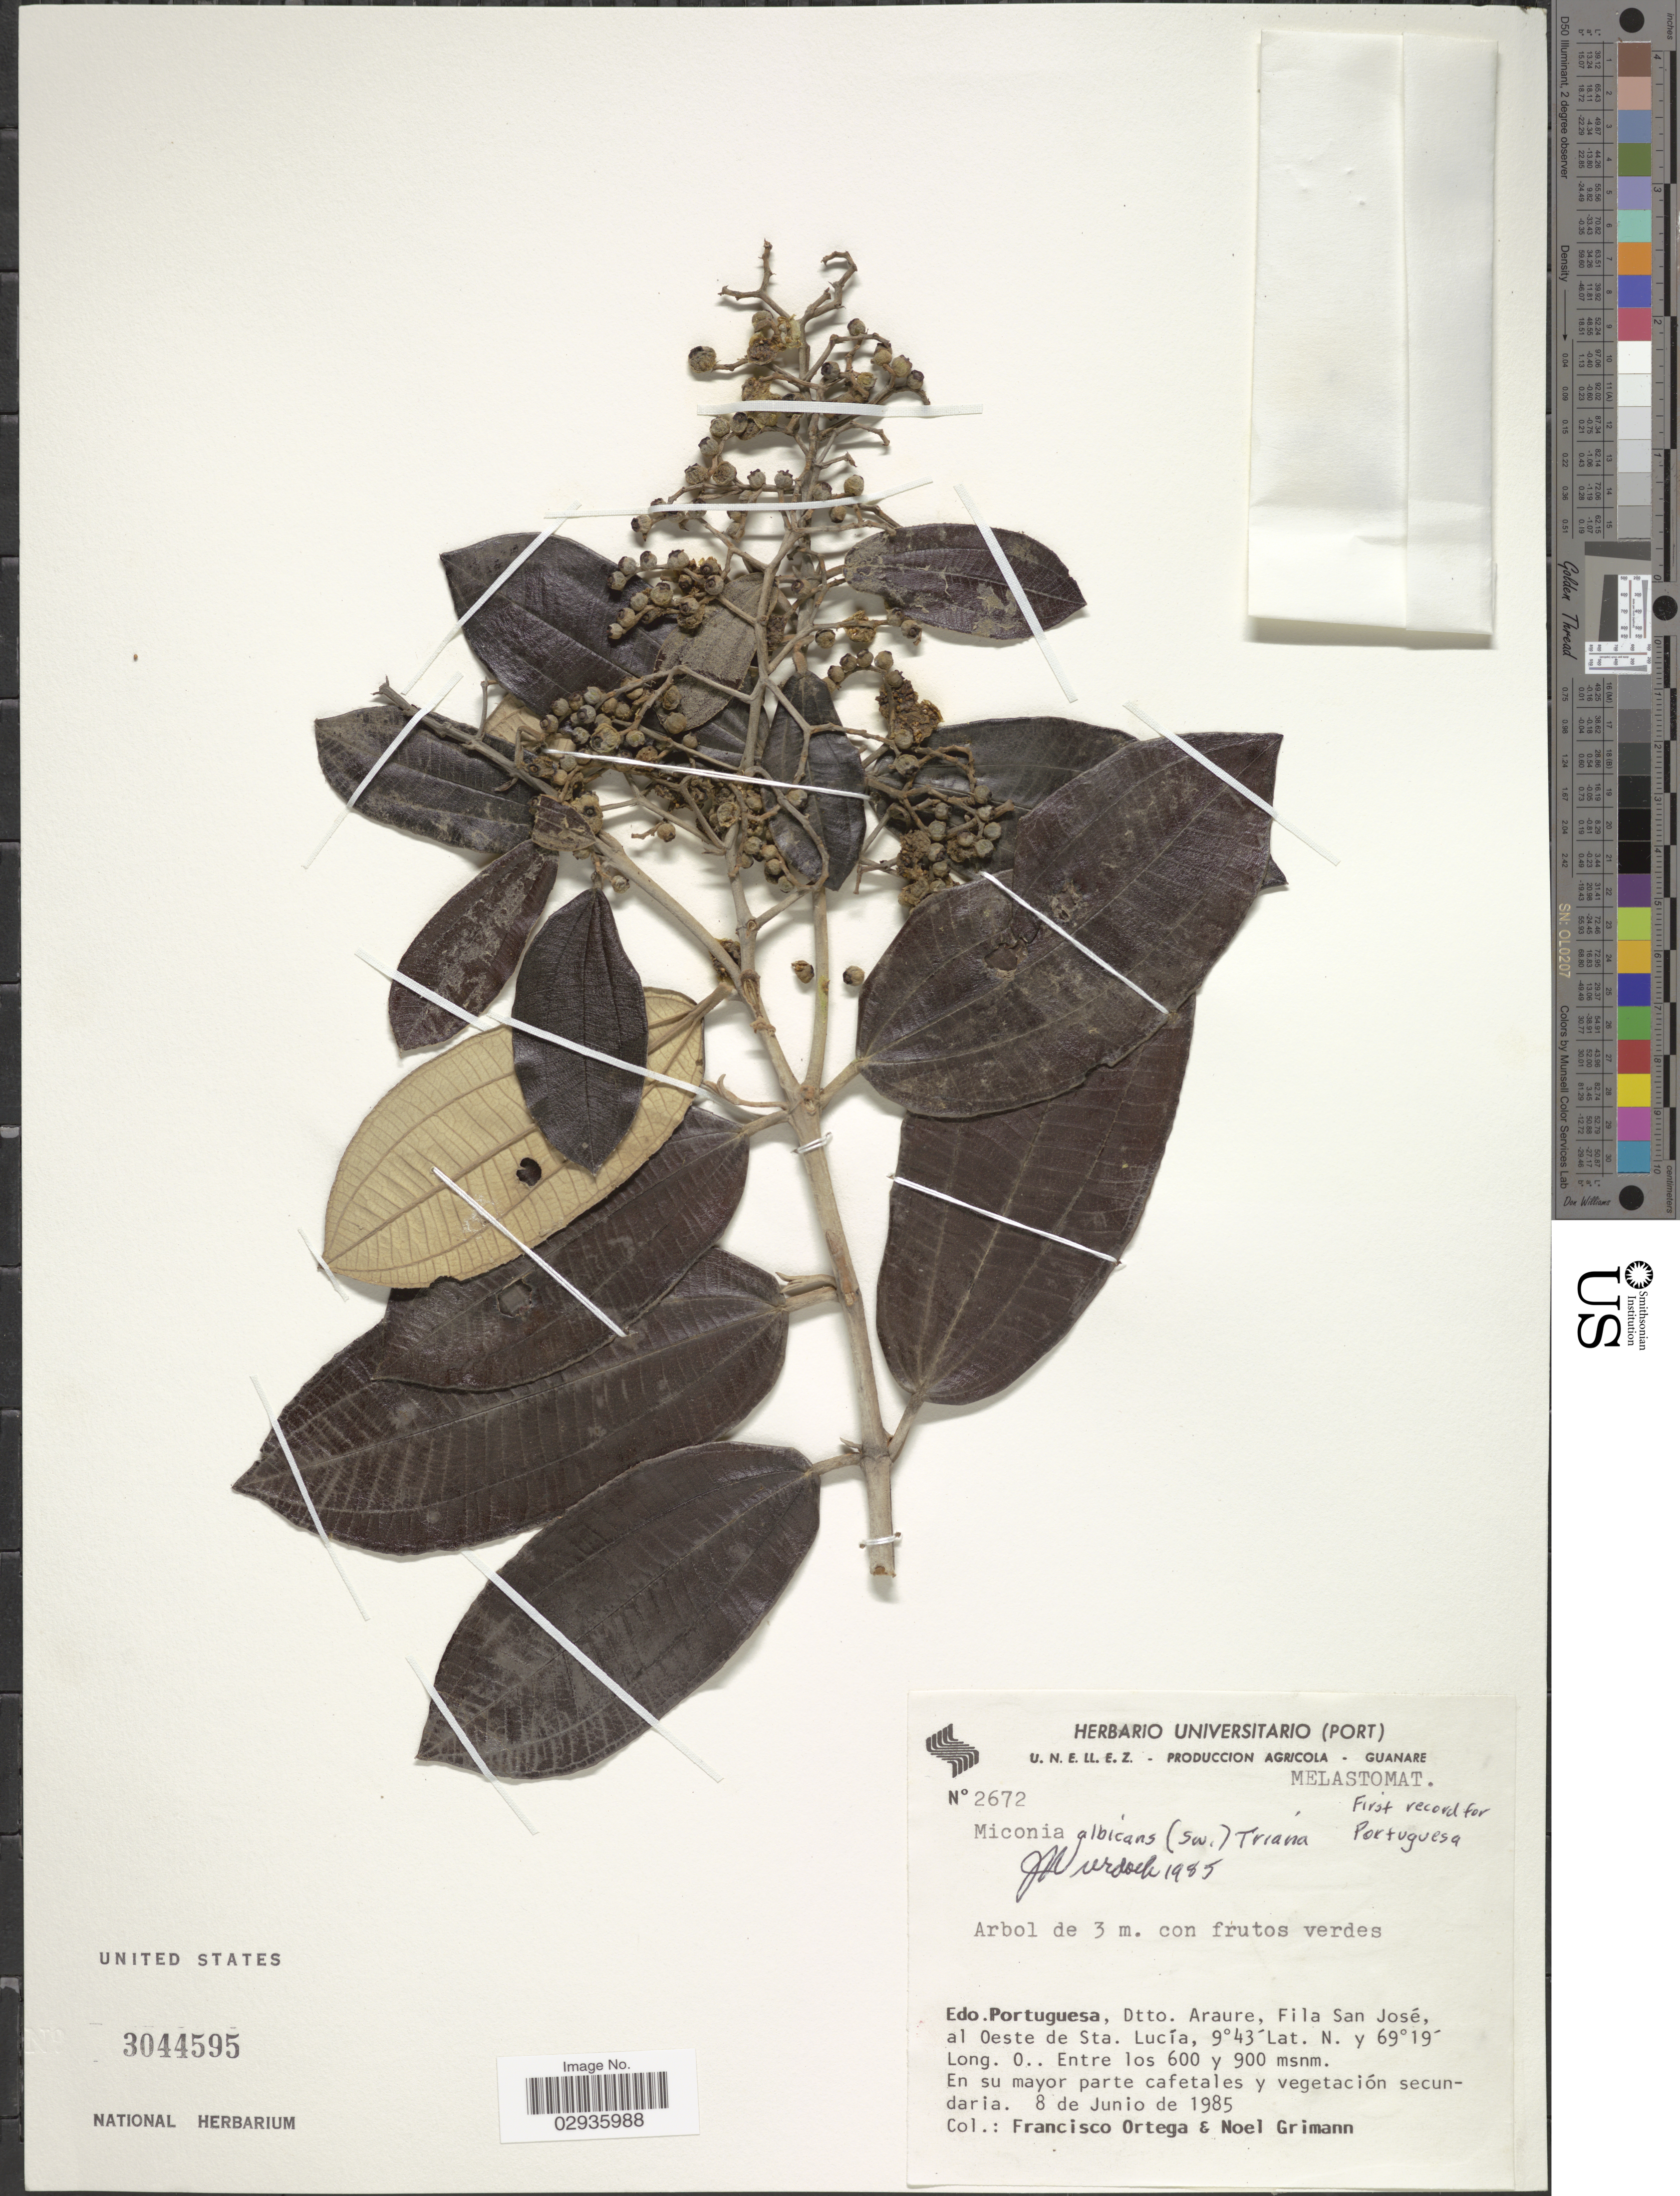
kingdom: Plantae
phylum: Tracheophyta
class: Magnoliopsida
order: Myrtales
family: Melastomataceae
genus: Miconia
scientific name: Miconia albicans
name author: (Sw.) Steud.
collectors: F. J. Ortega & N. Grimann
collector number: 2672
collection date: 1985-06-08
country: Venezuela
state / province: Portuguesa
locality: Dtto. Araure, Fila San José, al Oeste de Sta. Lucía.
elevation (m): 600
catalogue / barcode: US 3044595